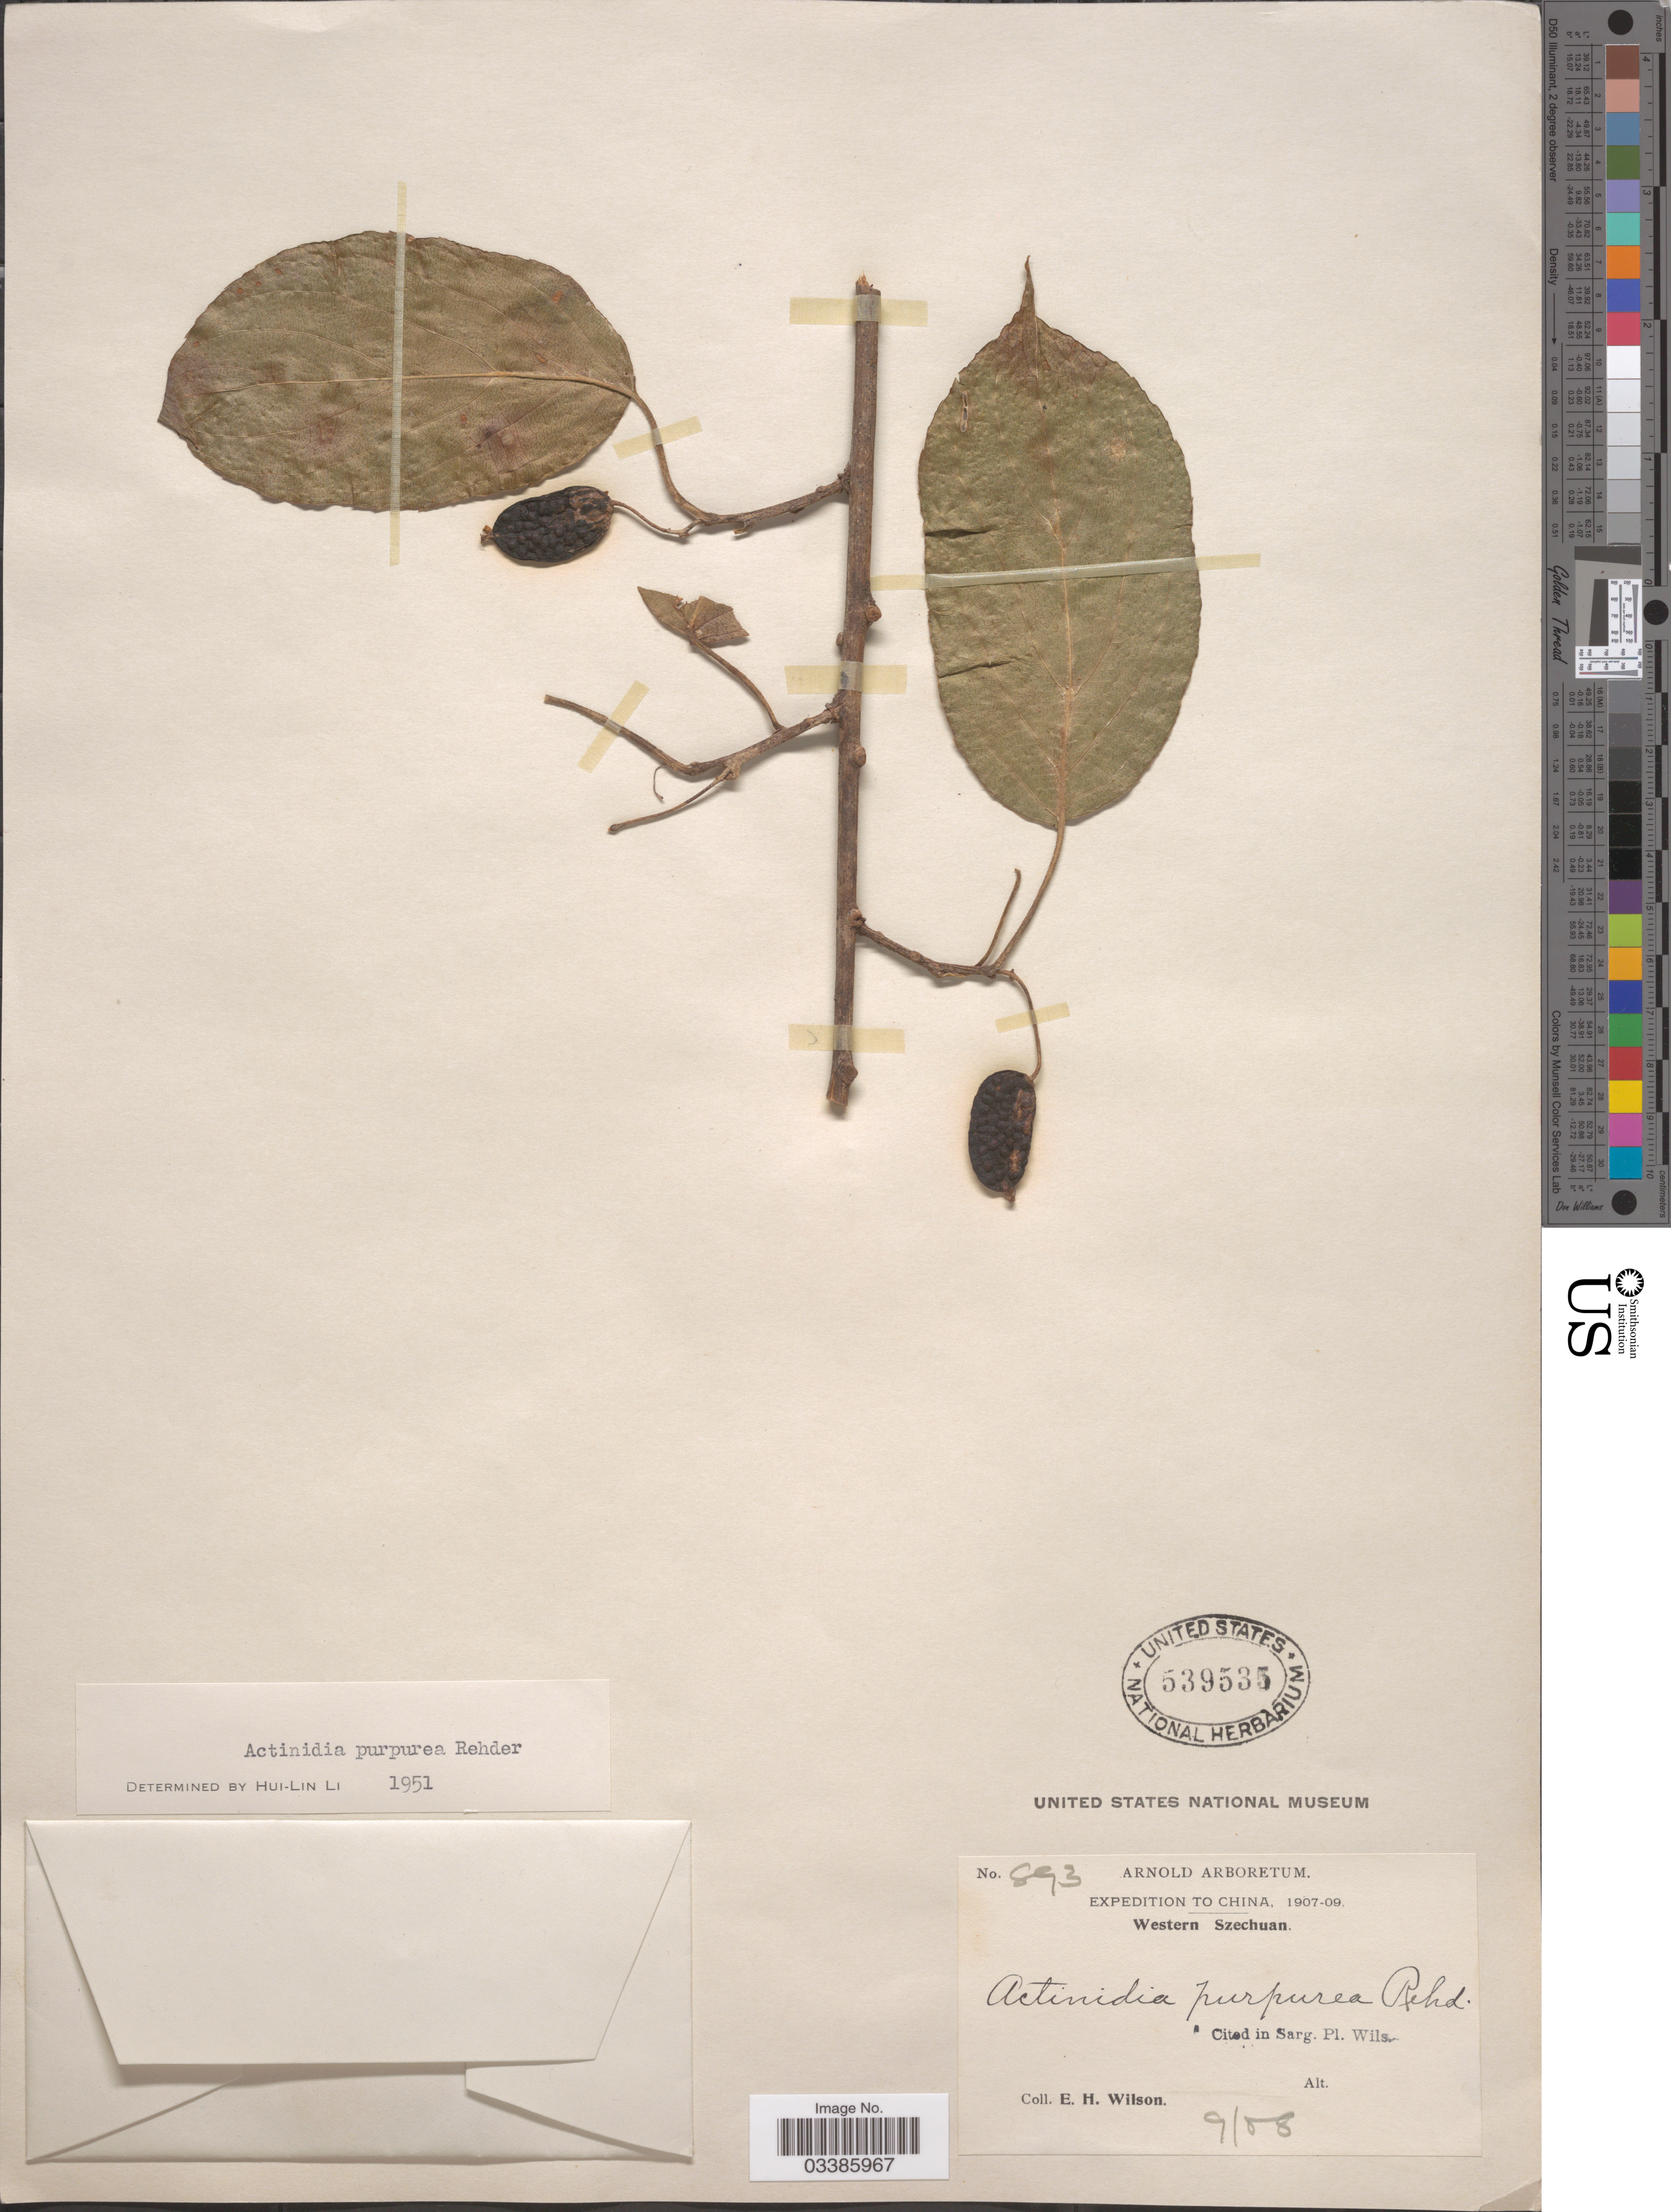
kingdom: Plantae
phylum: Tracheophyta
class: Magnoliopsida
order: Ericales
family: Actinidiaceae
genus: Actinidia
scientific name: Actinidia purpurea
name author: Rehder in Sarg.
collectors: E. Wilson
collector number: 893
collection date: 1908-09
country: China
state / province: Sichuan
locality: Western Szechuan.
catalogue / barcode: US 539535